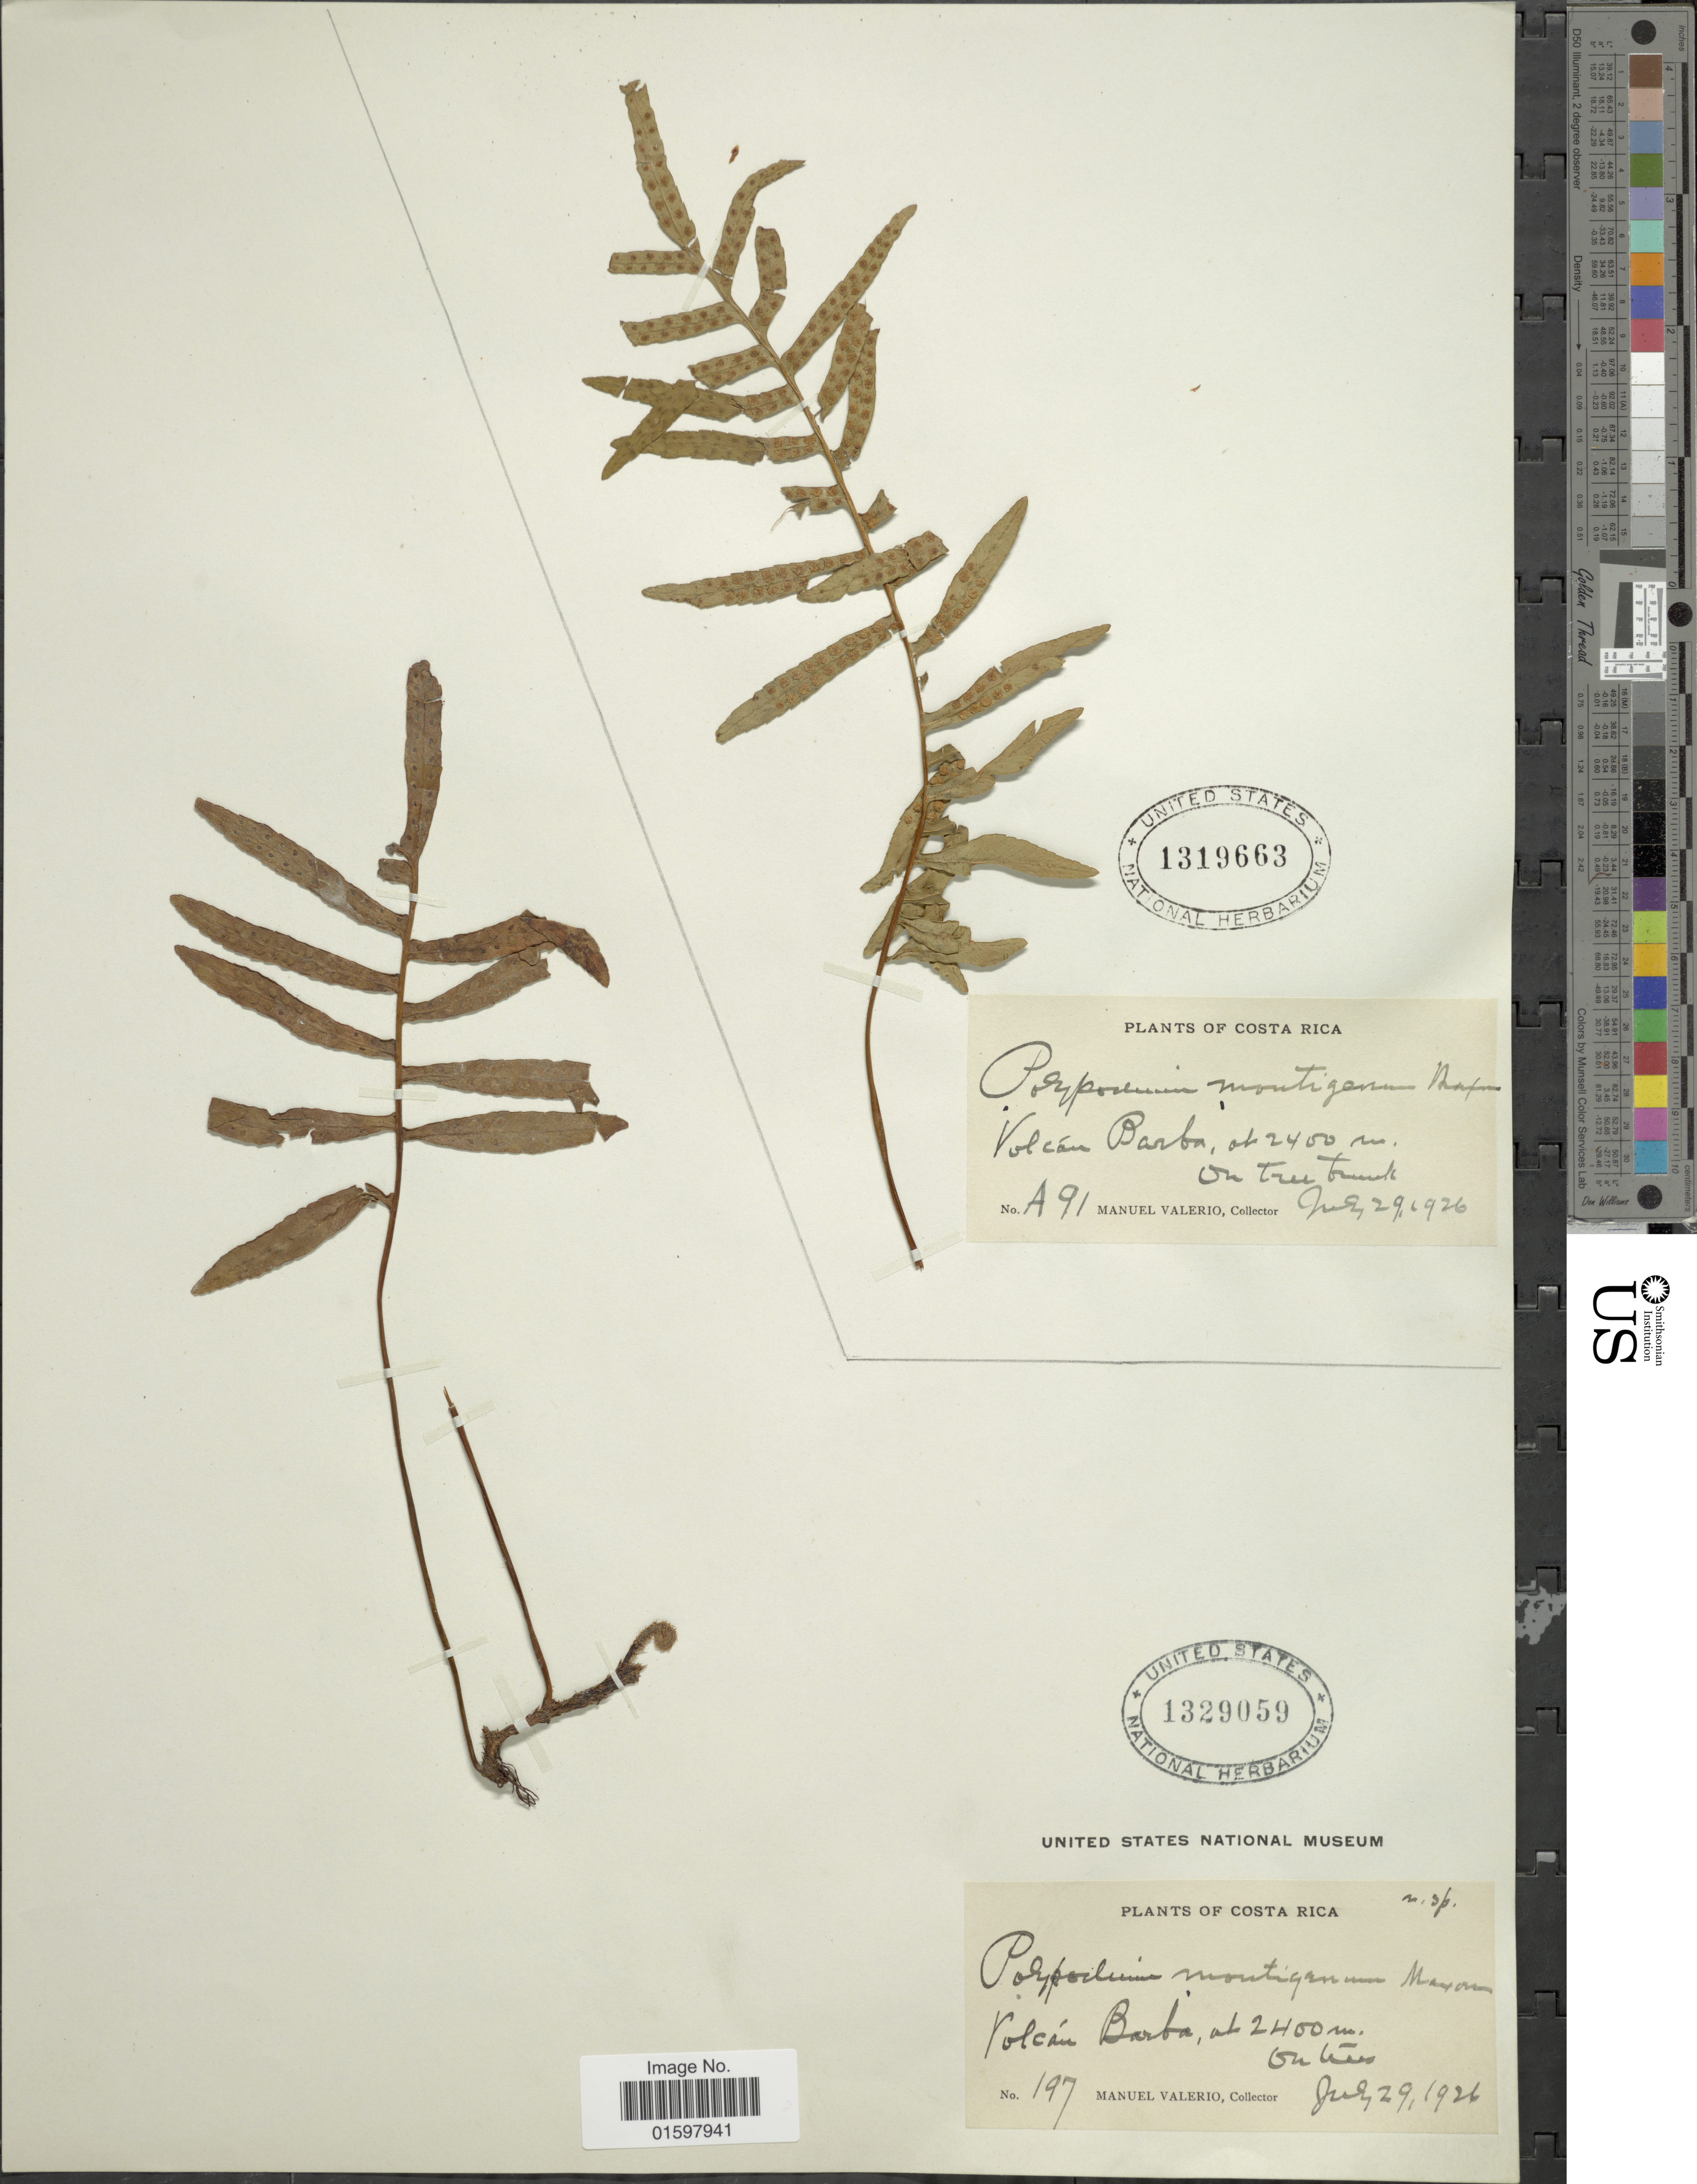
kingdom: Plantae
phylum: Tracheophyta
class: Polypodiopsida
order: Polypodiales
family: Polypodiaceae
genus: Pleopeltis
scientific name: Pleopeltis montigena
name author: (Maxon) A.R. Sm. & Tejero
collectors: M. Valerio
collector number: A 91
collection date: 1926-07-29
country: Costa Rica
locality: Volcán Barba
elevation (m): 2400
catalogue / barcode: US 1319663-2